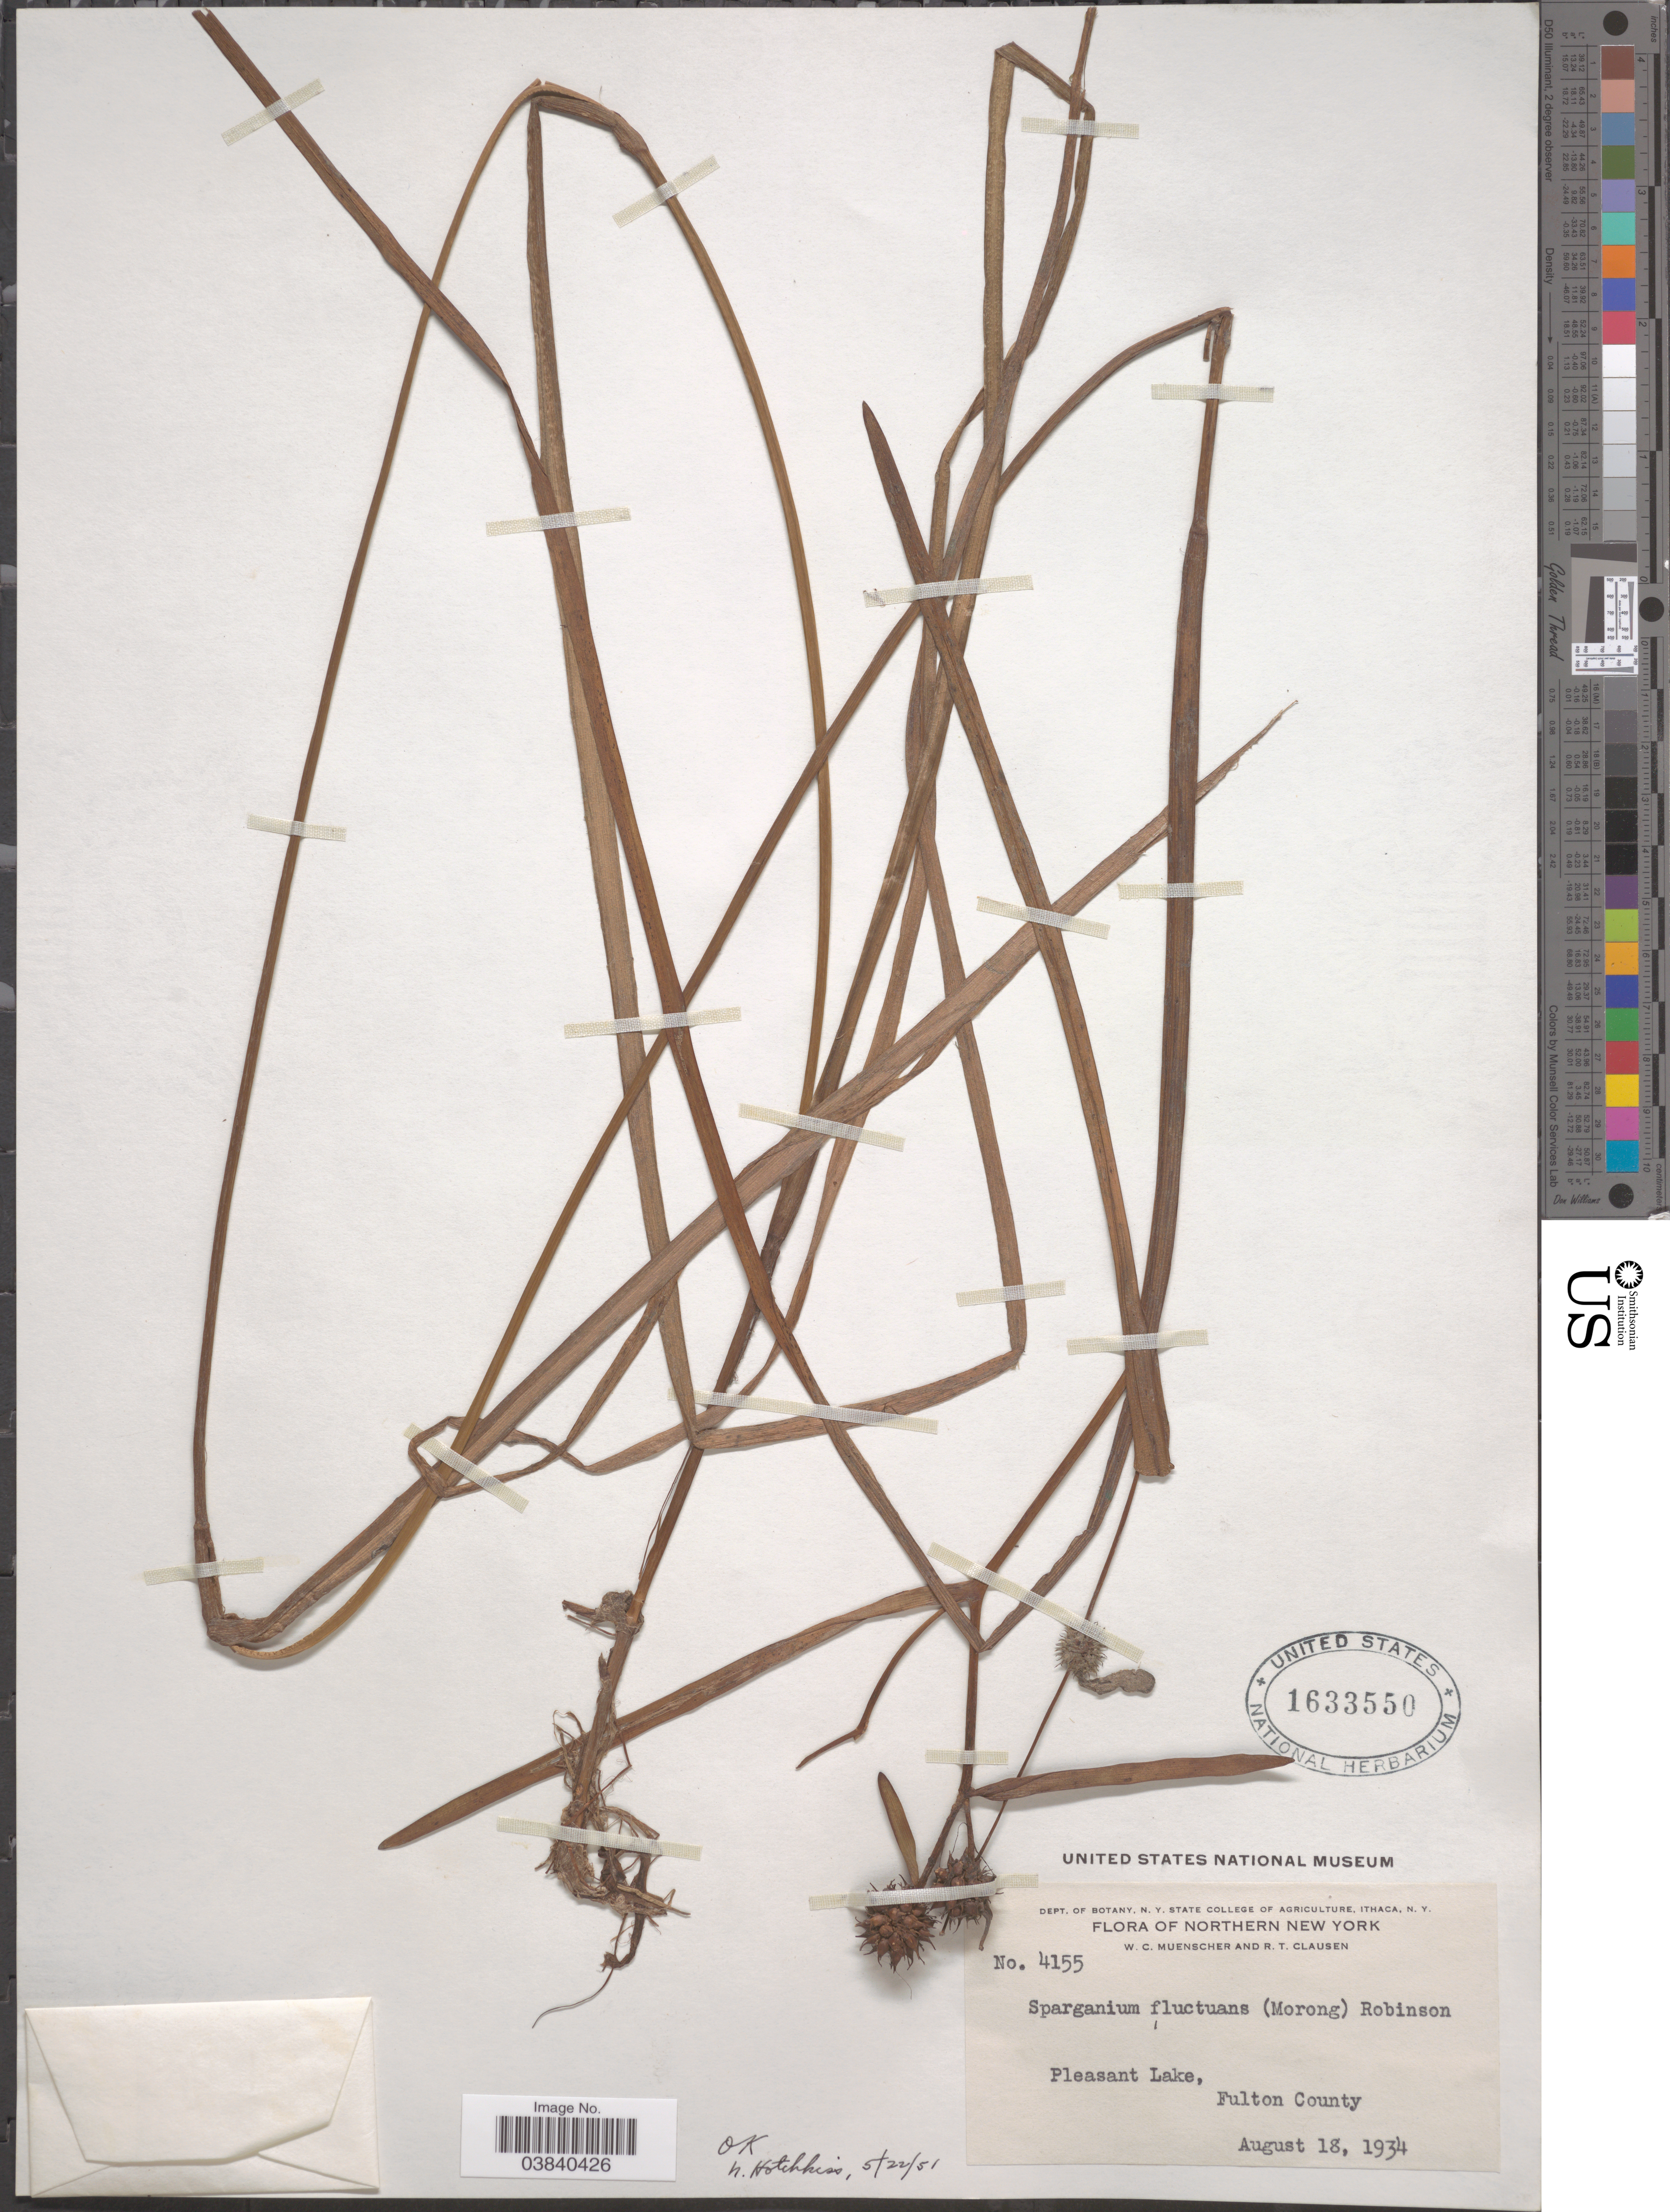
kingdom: Plantae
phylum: Tracheophyta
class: Liliopsida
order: Poales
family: Typhaceae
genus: Sparganium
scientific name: Sparganium fluctuans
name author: (Engelm.) B.L. Rob.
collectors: W. Muenscher & R. T. Clausen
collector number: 4155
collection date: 1934-08-18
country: United States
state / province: New York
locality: Northern New York. Pleasant Lake, Fulton County.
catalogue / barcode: US 1633550